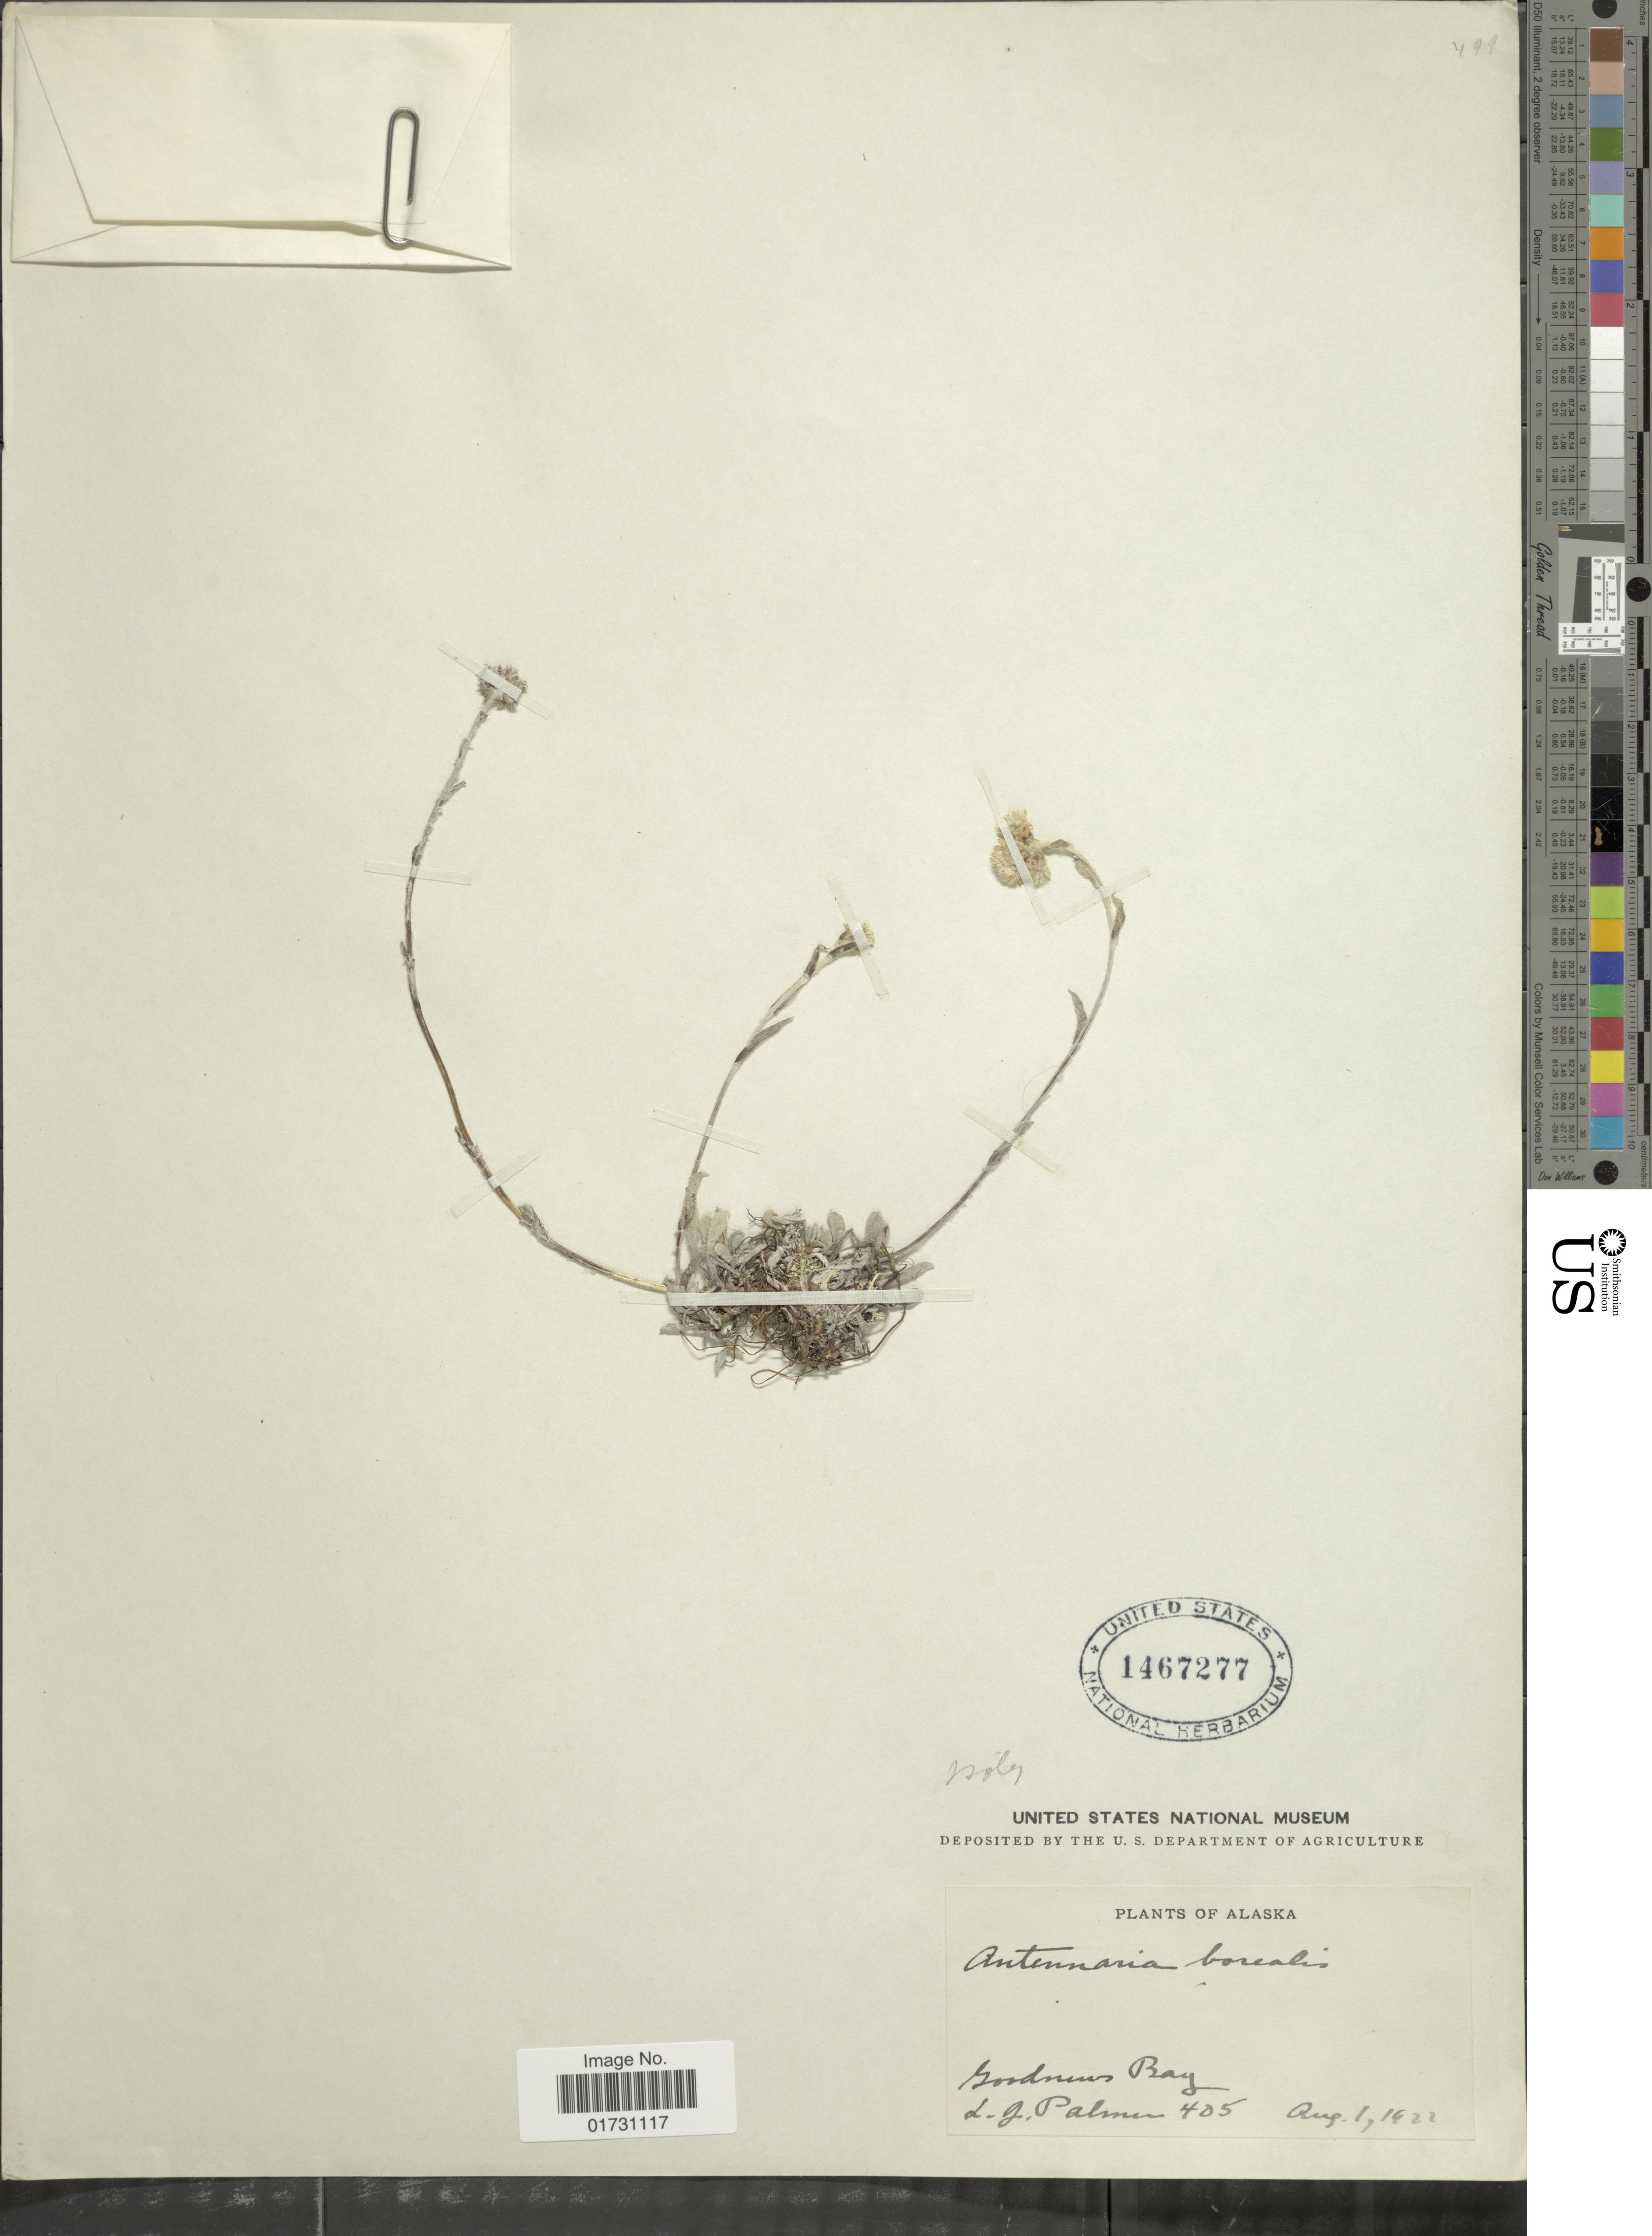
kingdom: Plantae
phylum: Tracheophyta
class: Magnoliopsida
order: Asterales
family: Asteraceae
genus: Antennaria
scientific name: Antennaria isolepis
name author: Greene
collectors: L. G. Palmer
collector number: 405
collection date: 1922-08-01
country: United States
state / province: Alaska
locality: Goodruns Bay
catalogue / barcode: US 1467277